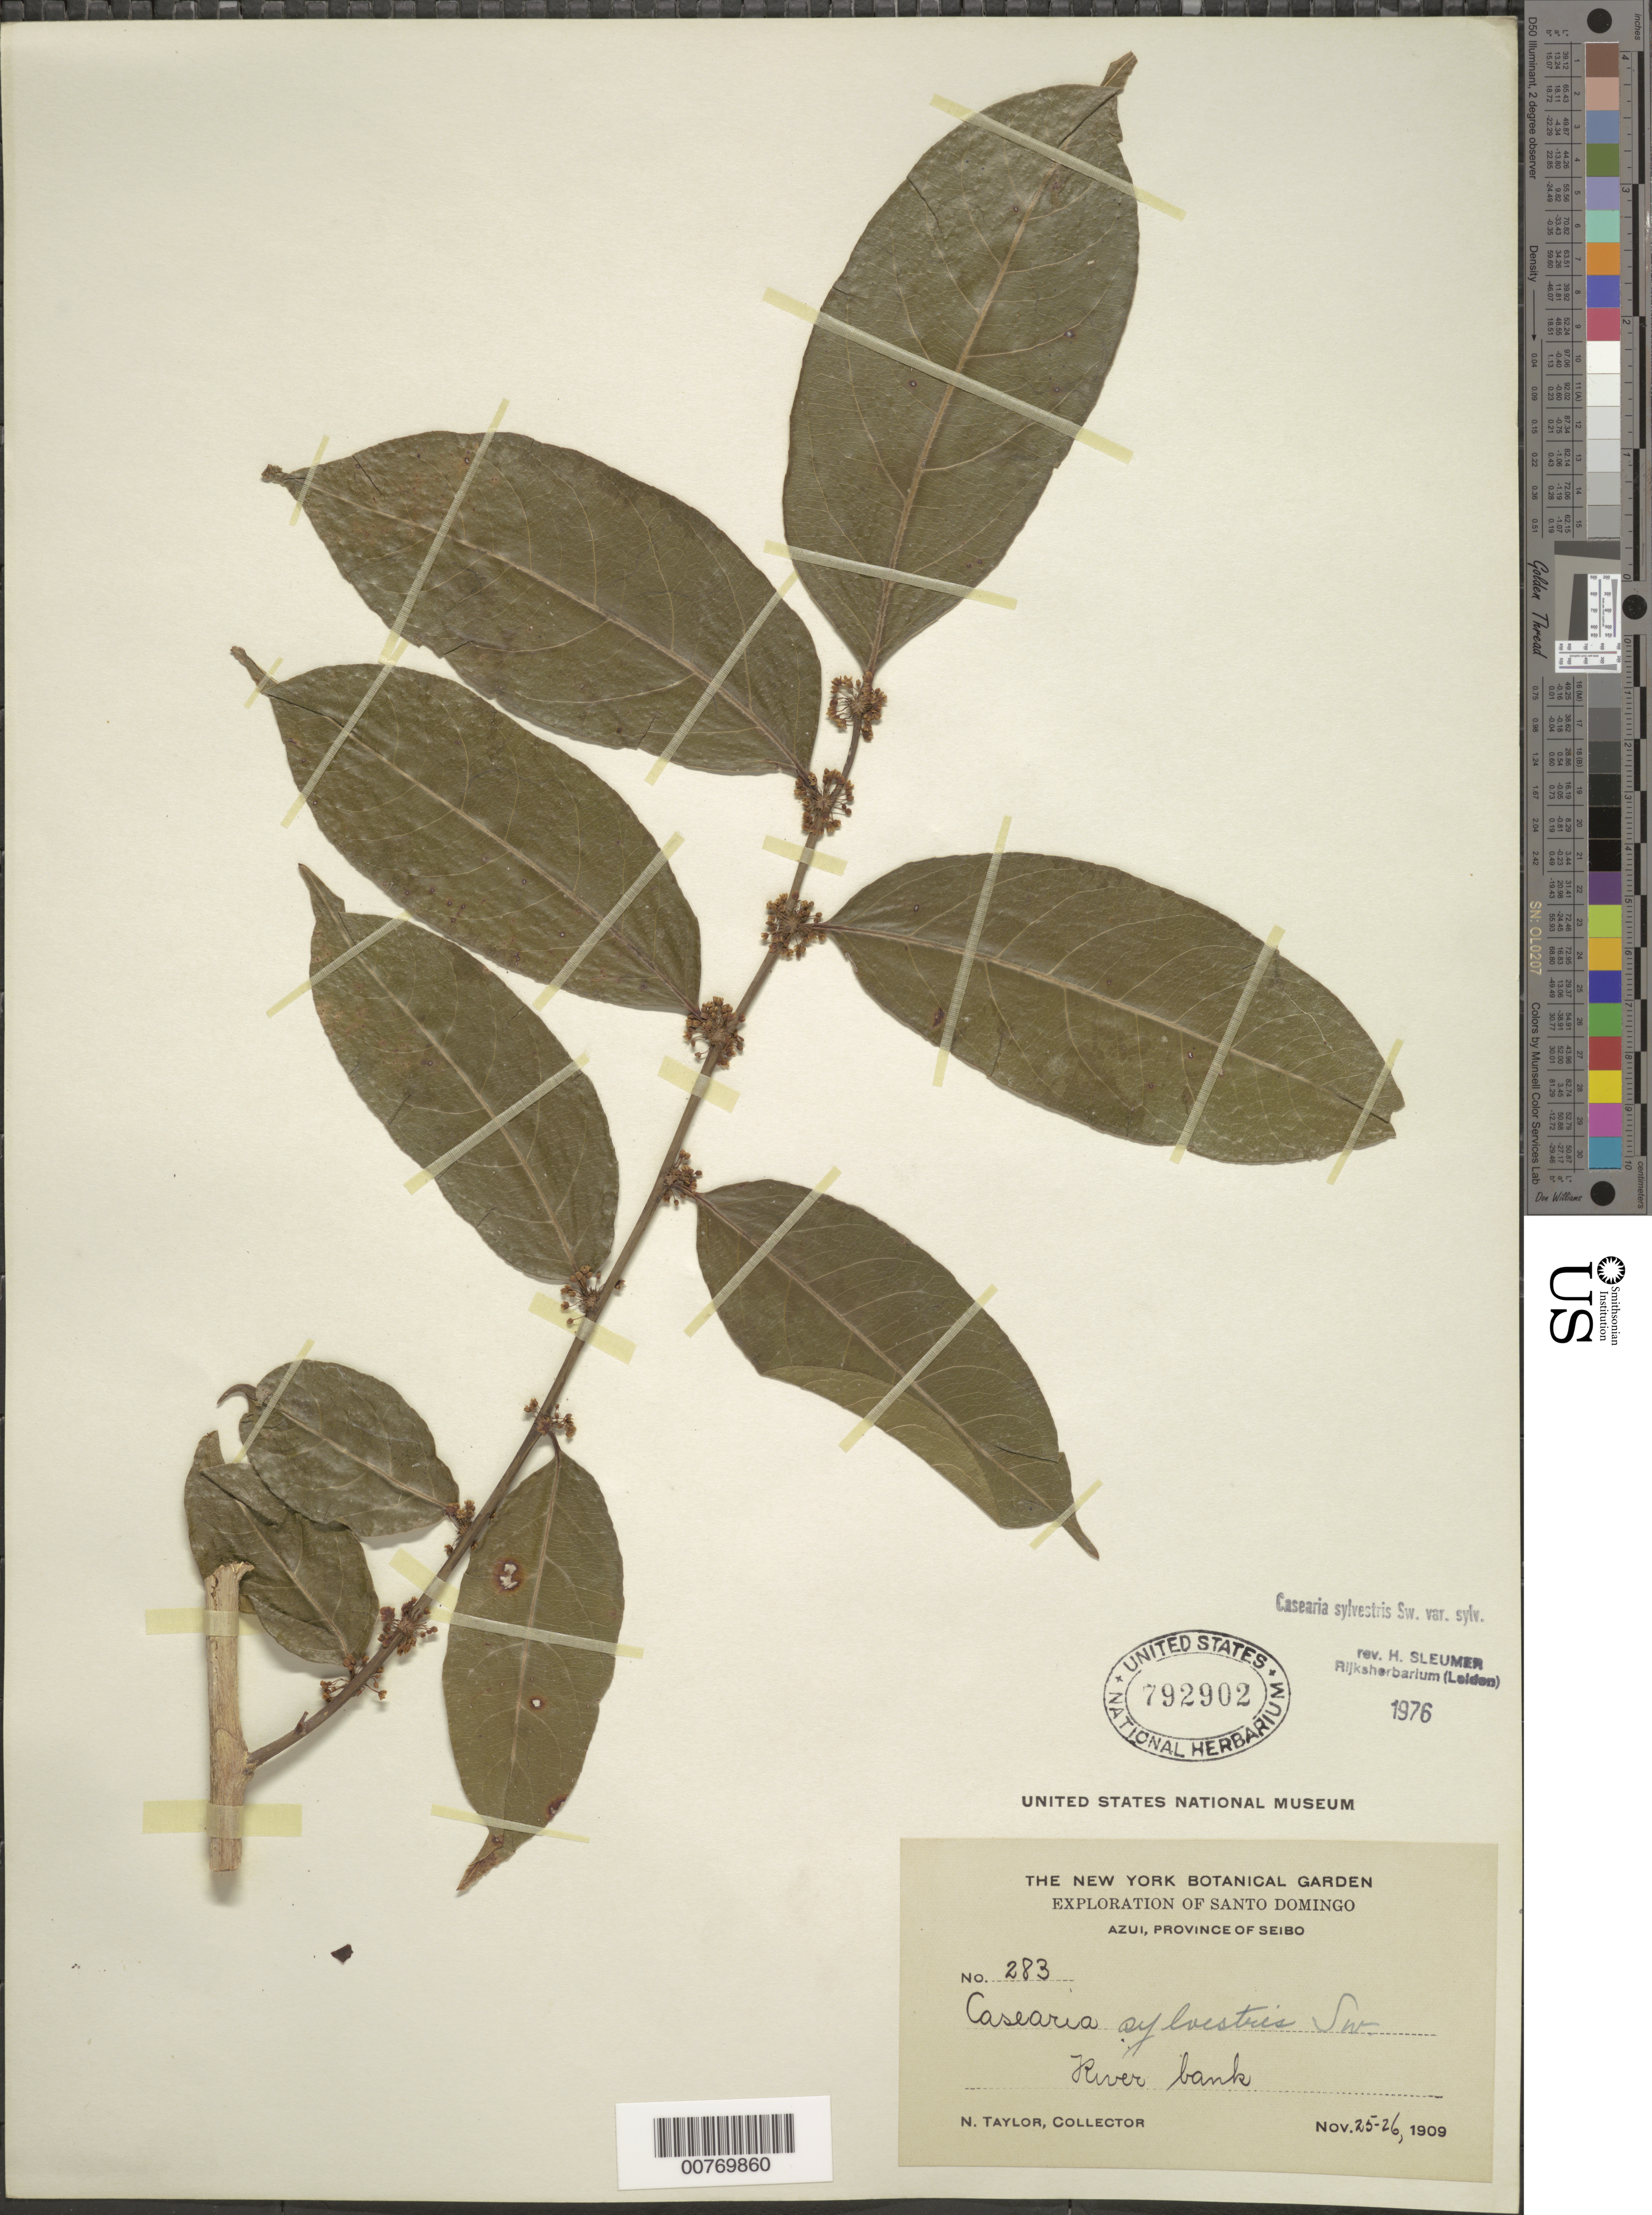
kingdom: Plantae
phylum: Tracheophyta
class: Magnoliopsida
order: Malpighiales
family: Salicaceae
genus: Casearia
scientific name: Casearia sylvestris var. sylvestris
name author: Sw.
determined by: Sleumer, H. O.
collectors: N. Taylor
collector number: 283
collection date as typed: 25 Nov 1909 26 Nov 1909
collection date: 1909-11-25/1909-11-26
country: Dominican Republic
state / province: El Seibo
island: Hispaniola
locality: Azui.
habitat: River bank.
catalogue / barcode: US 792902